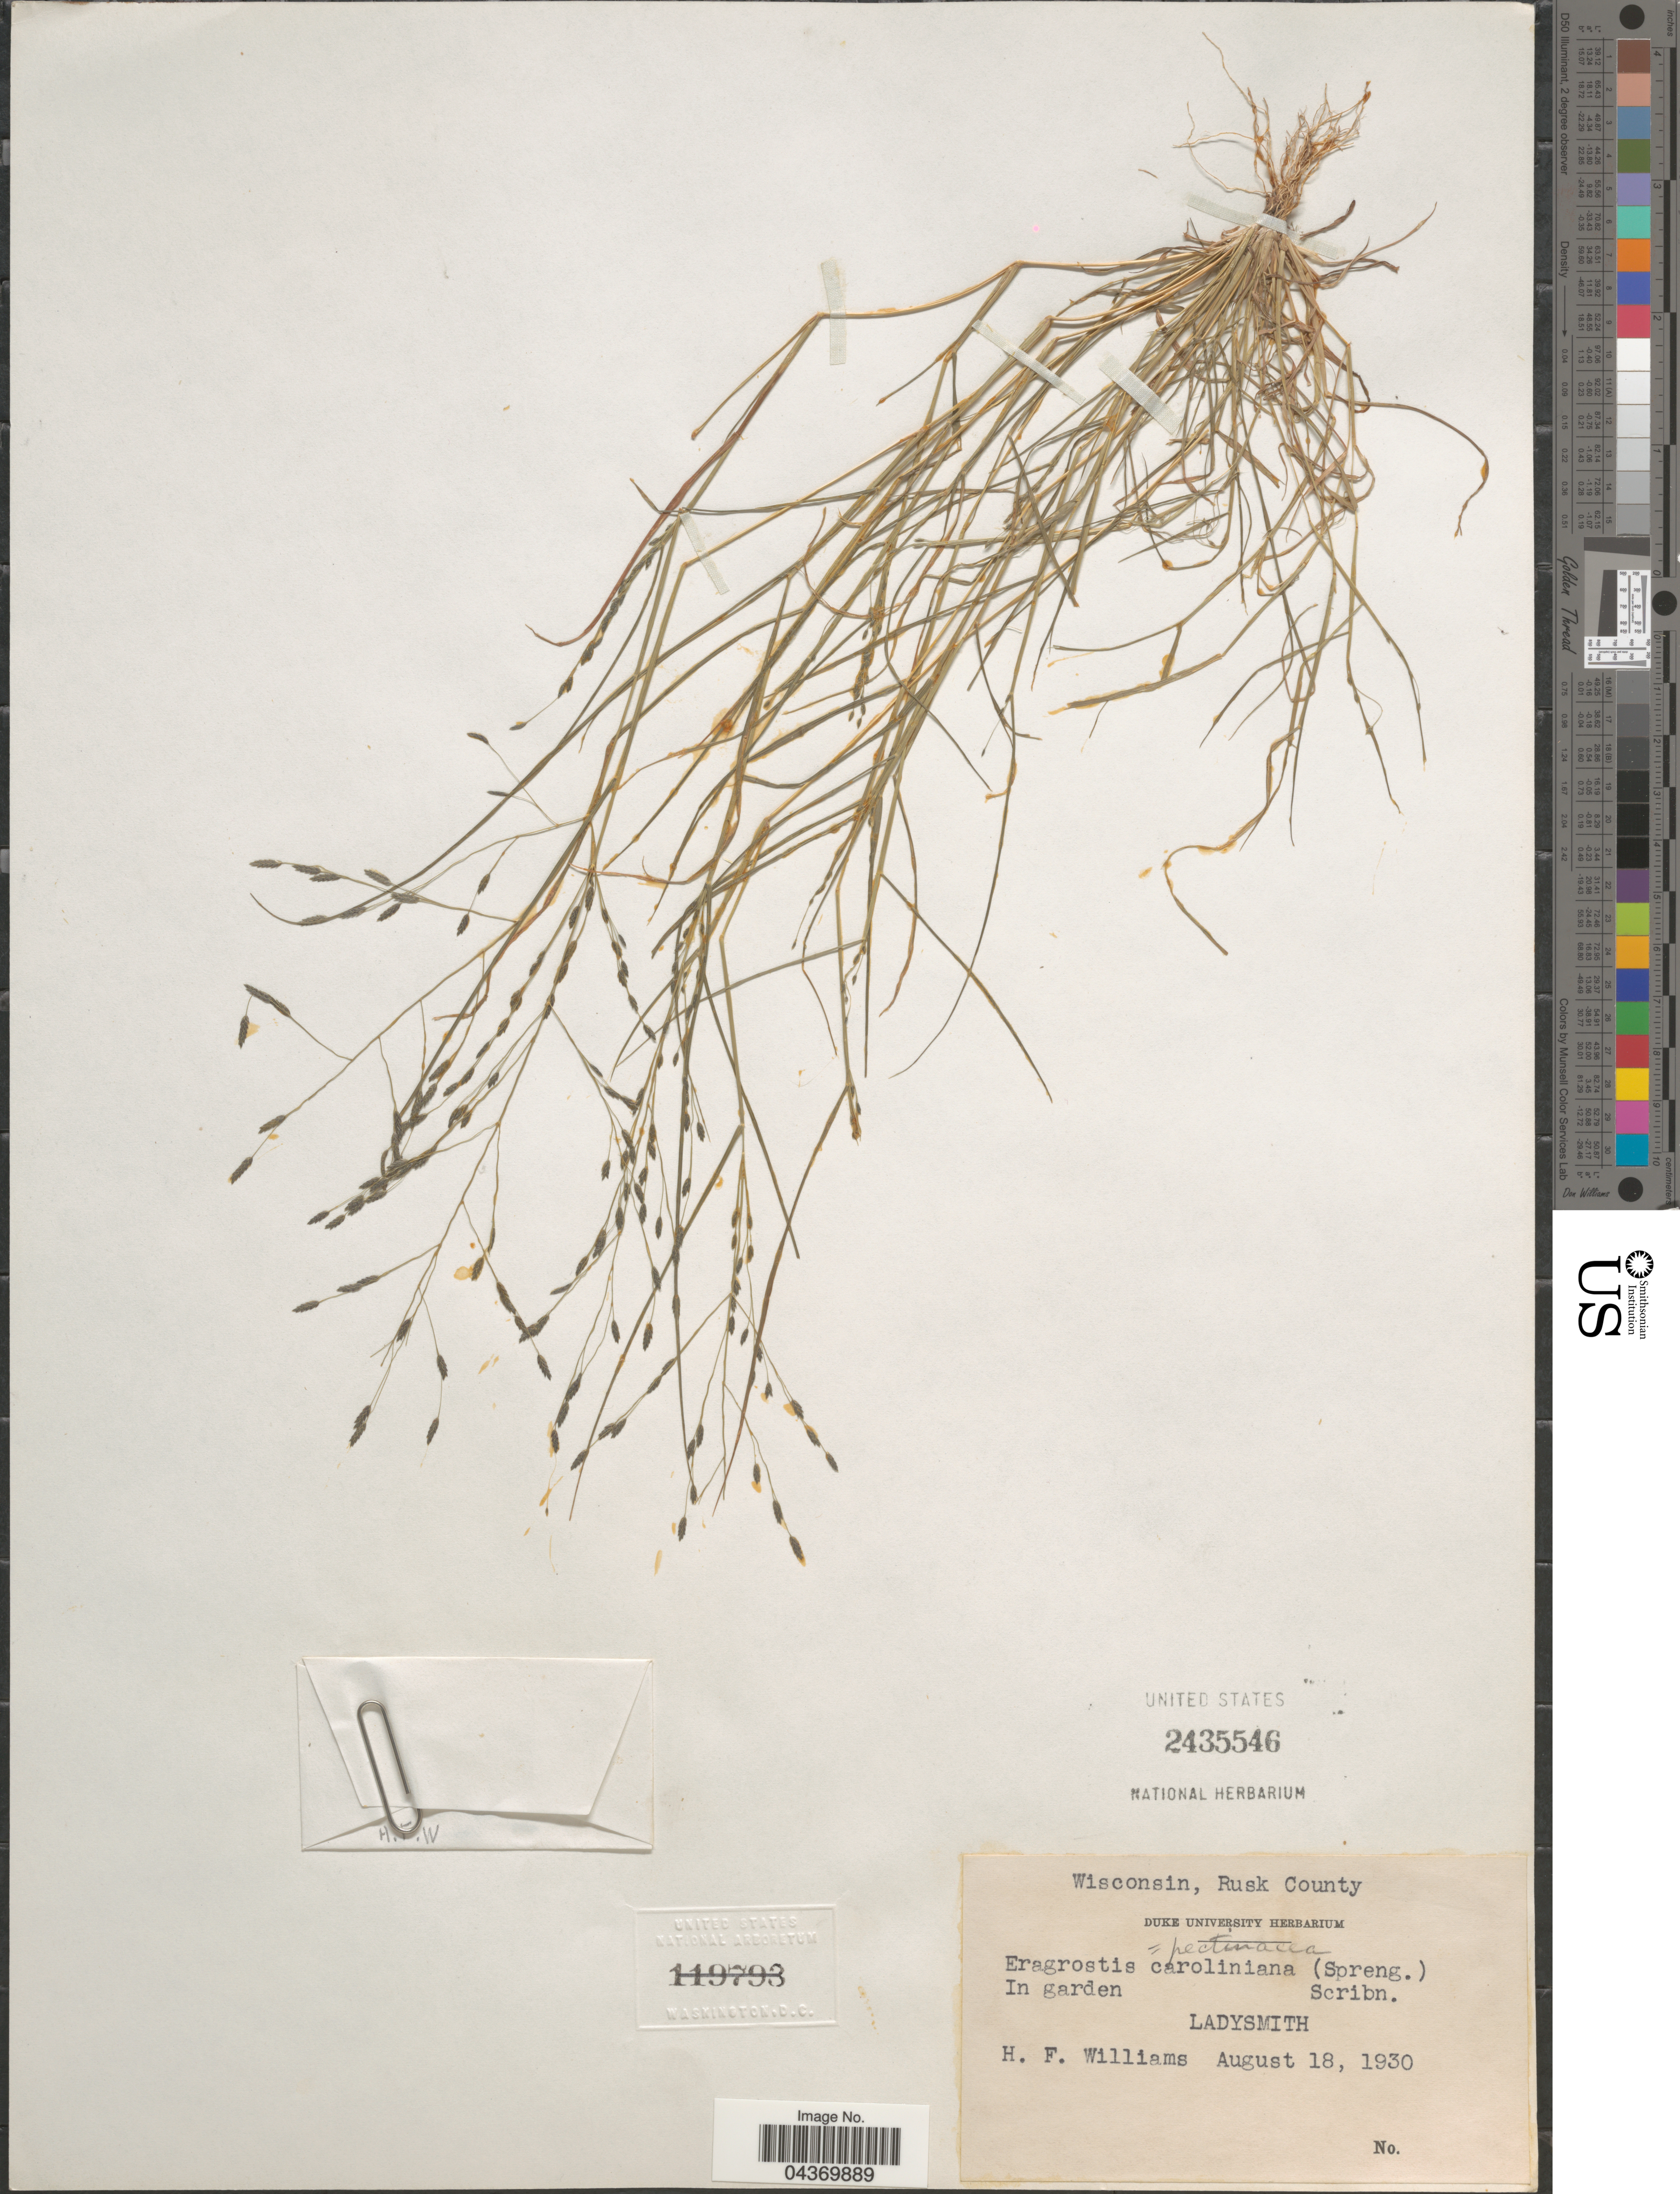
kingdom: Plantae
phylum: Tracheophyta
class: Liliopsida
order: Poales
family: Poaceae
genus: Eragrostis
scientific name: Eragrostis pectinacea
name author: (Michx.) Nees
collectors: H. Williams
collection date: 1930-08-18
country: United States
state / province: Wisconsin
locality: Rusk County. In garden. Ladysmith.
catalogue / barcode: US 2435546